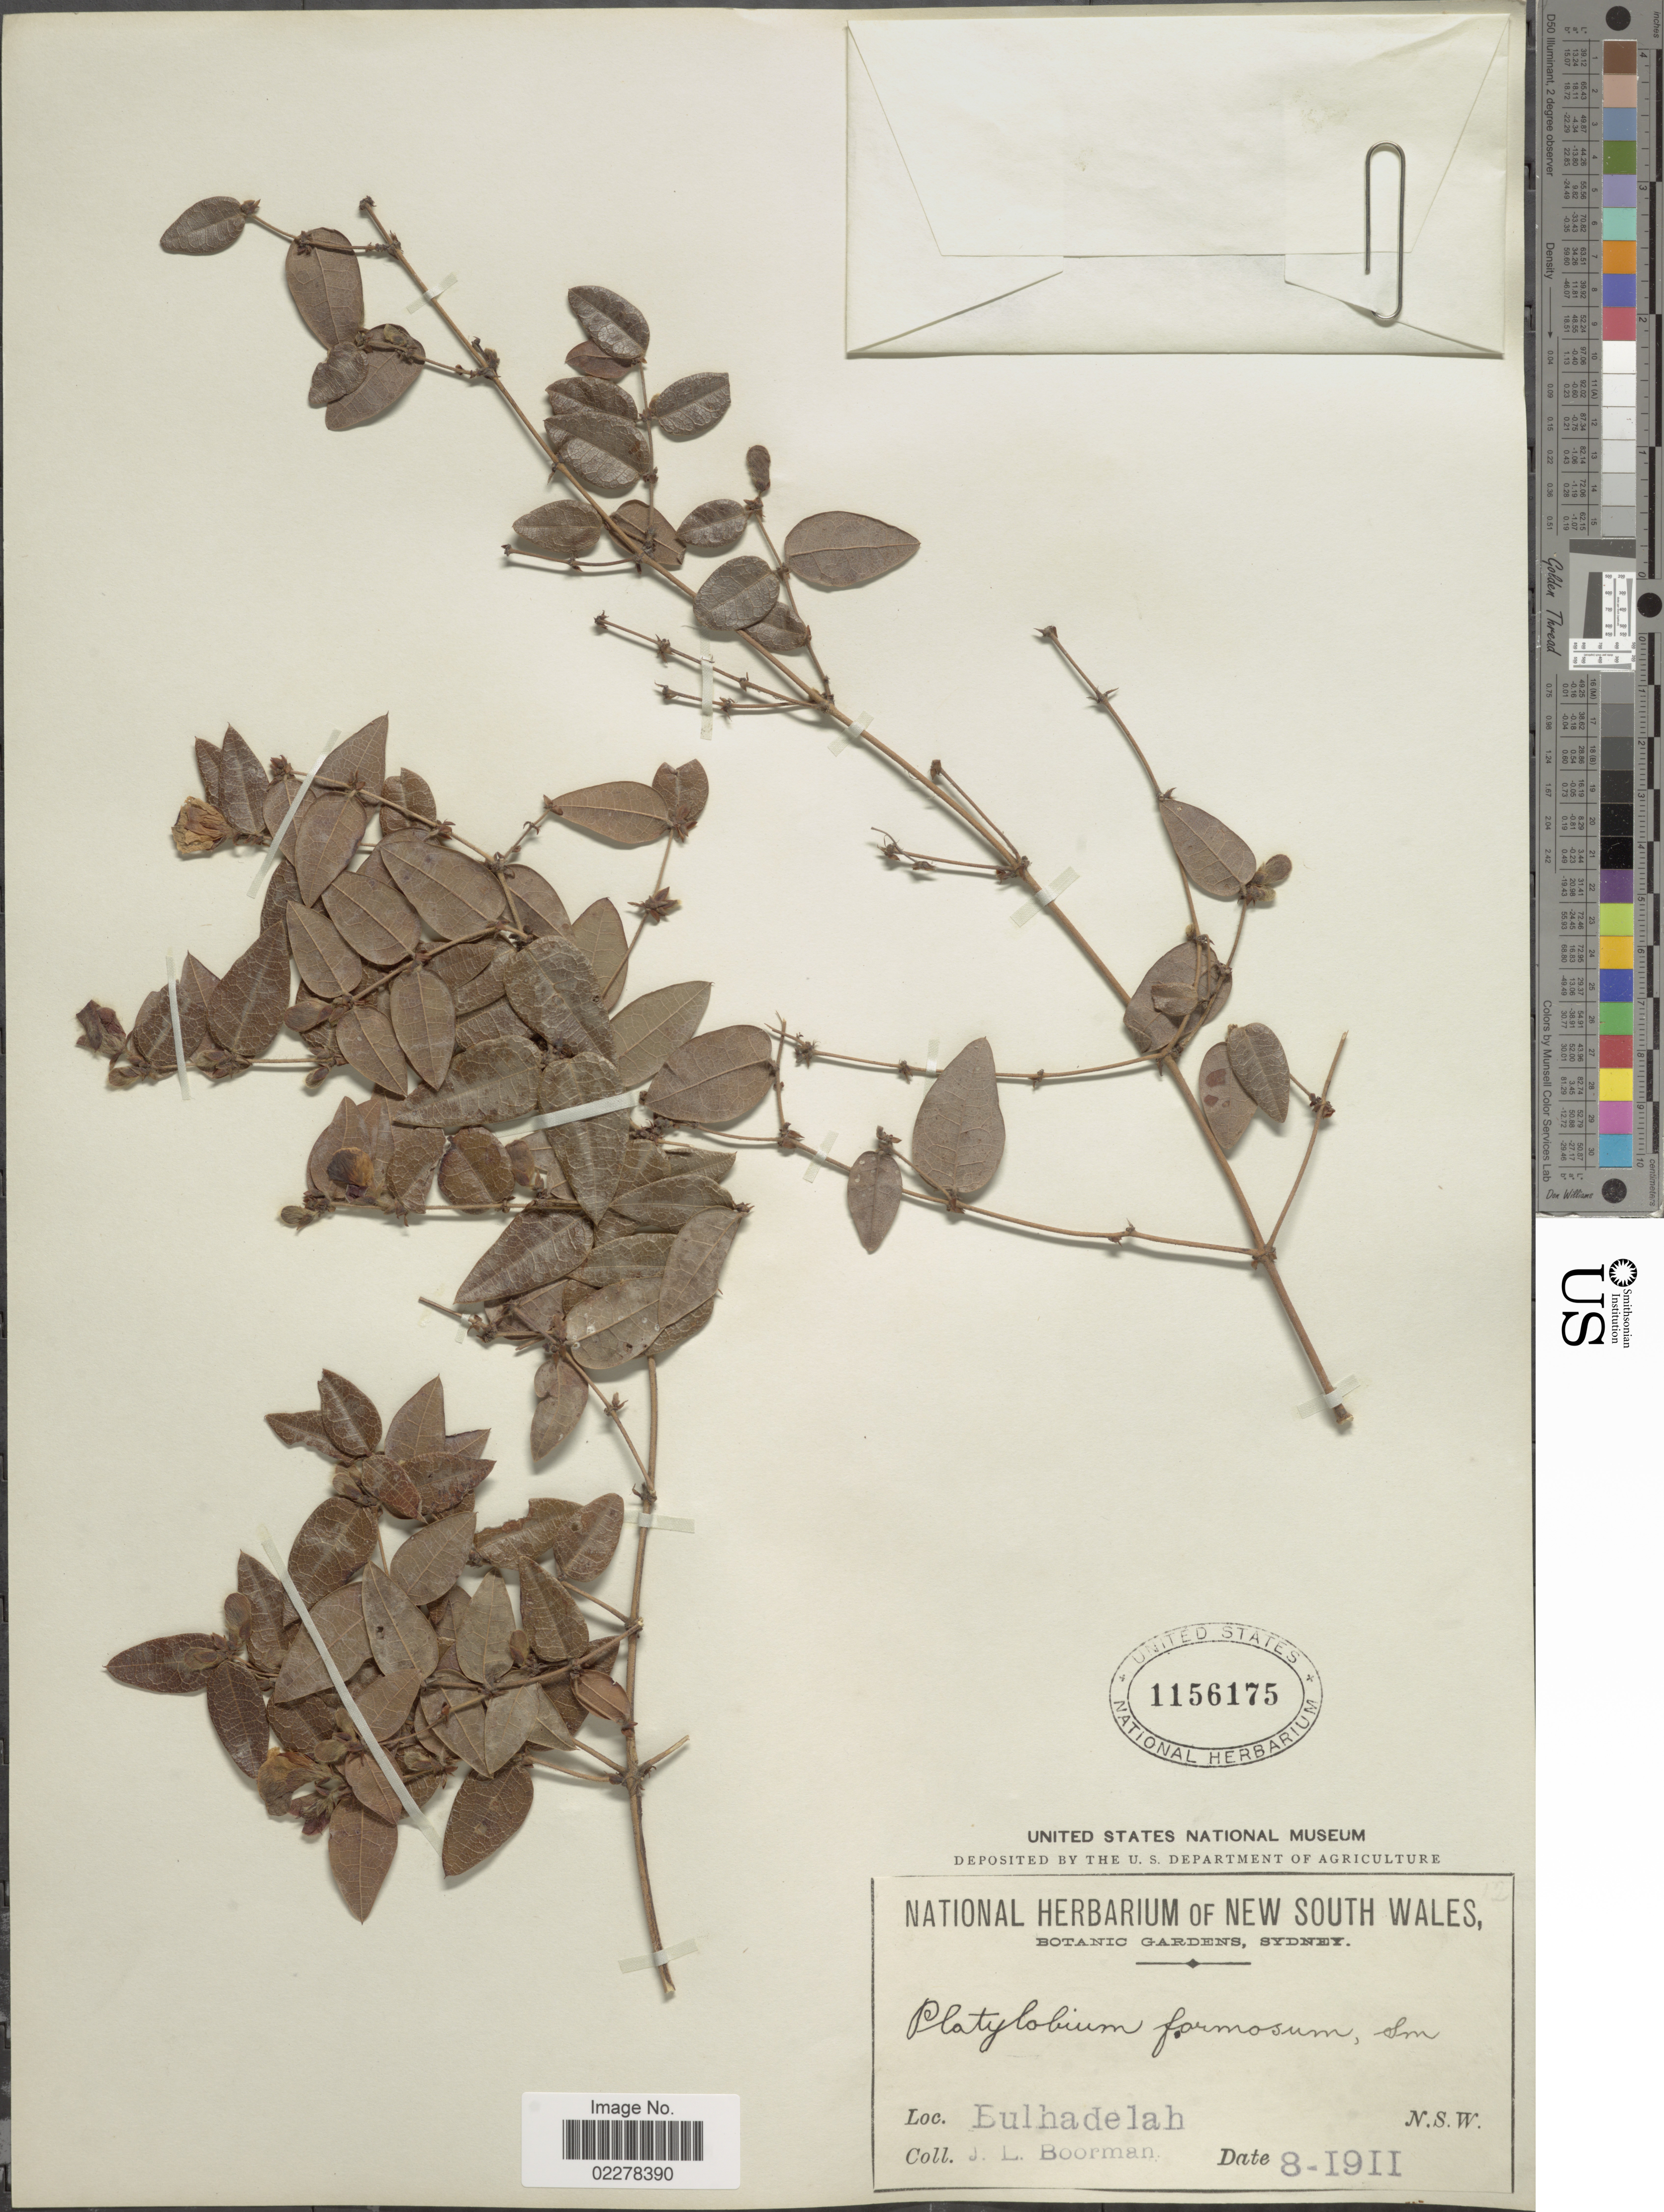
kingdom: Plantae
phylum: Tracheophyta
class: Magnoliopsida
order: Fabales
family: Fabaceae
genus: Platylobium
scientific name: Platylobium formosum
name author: Sm.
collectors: J. Boorman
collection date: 1911-08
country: Australia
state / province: New South Wales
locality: Bulhadelah.N.S.W.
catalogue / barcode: US 1156175